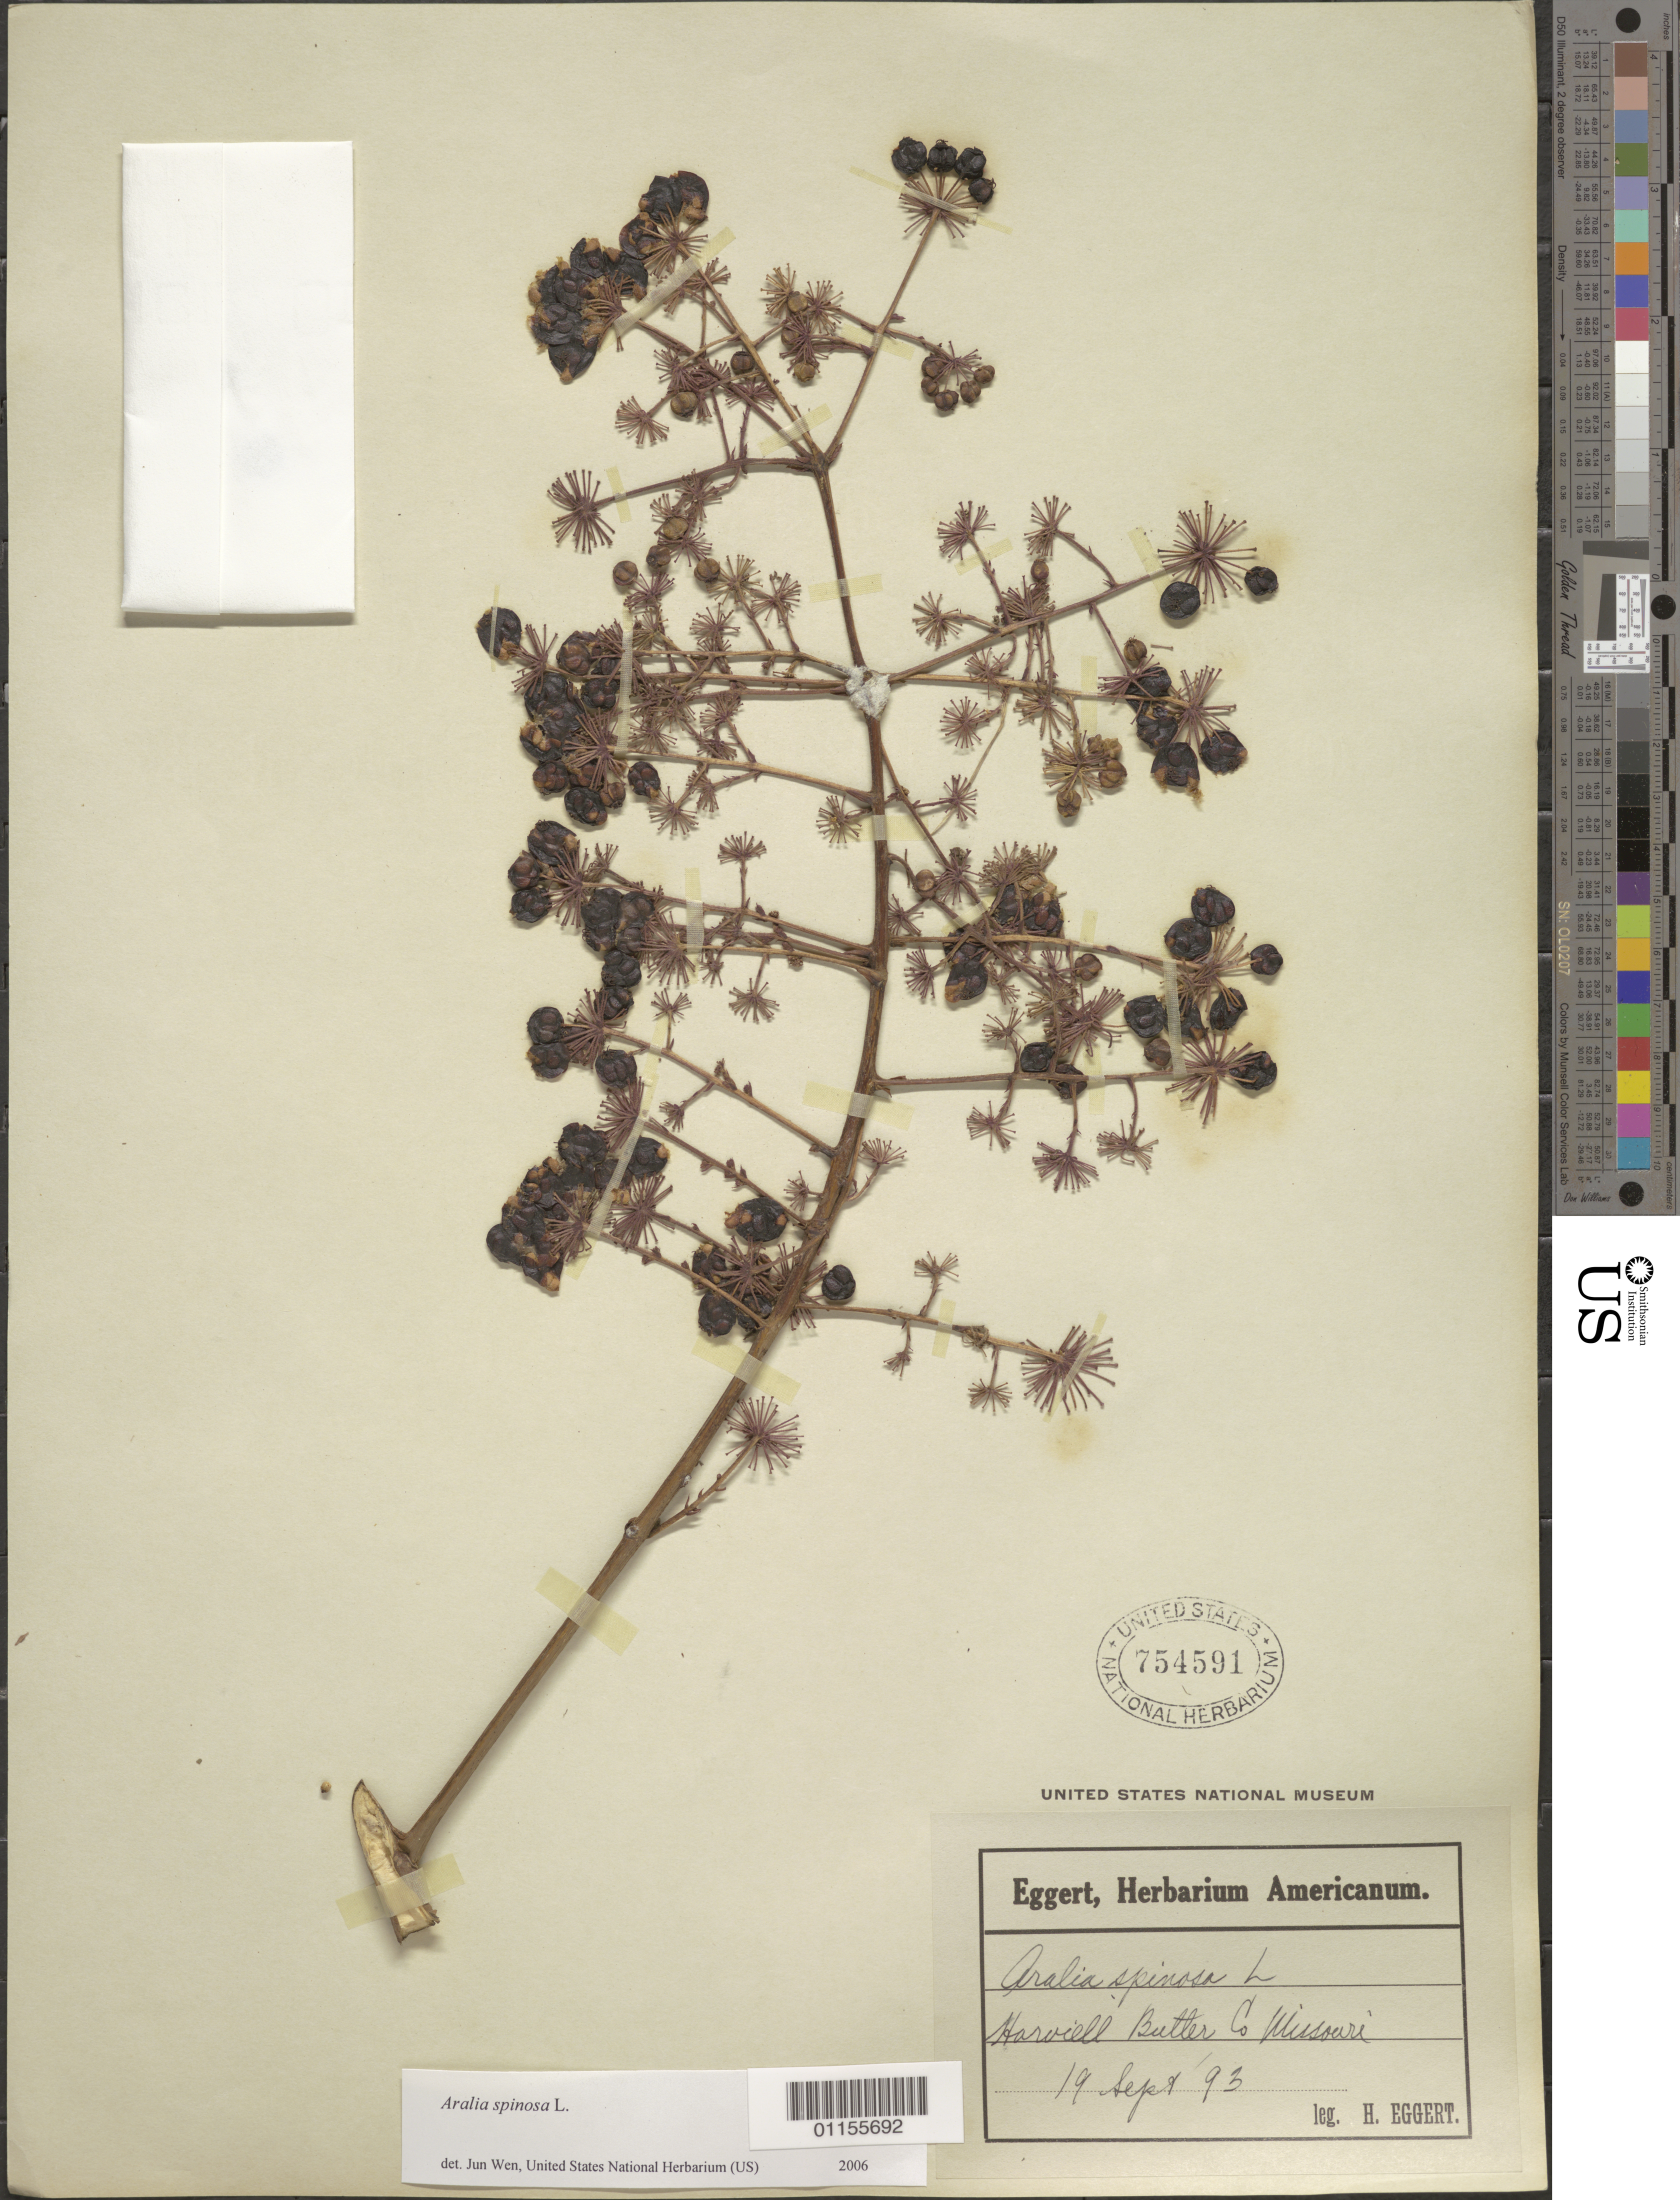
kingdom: Plantae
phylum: Tracheophyta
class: Magnoliopsida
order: Apiales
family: Araliaceae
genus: Aralia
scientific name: Aralia spinosa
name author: L.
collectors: H. Eggert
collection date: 1893-09-19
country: United States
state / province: Missouri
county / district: Butler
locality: Harviell.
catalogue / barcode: US 754591